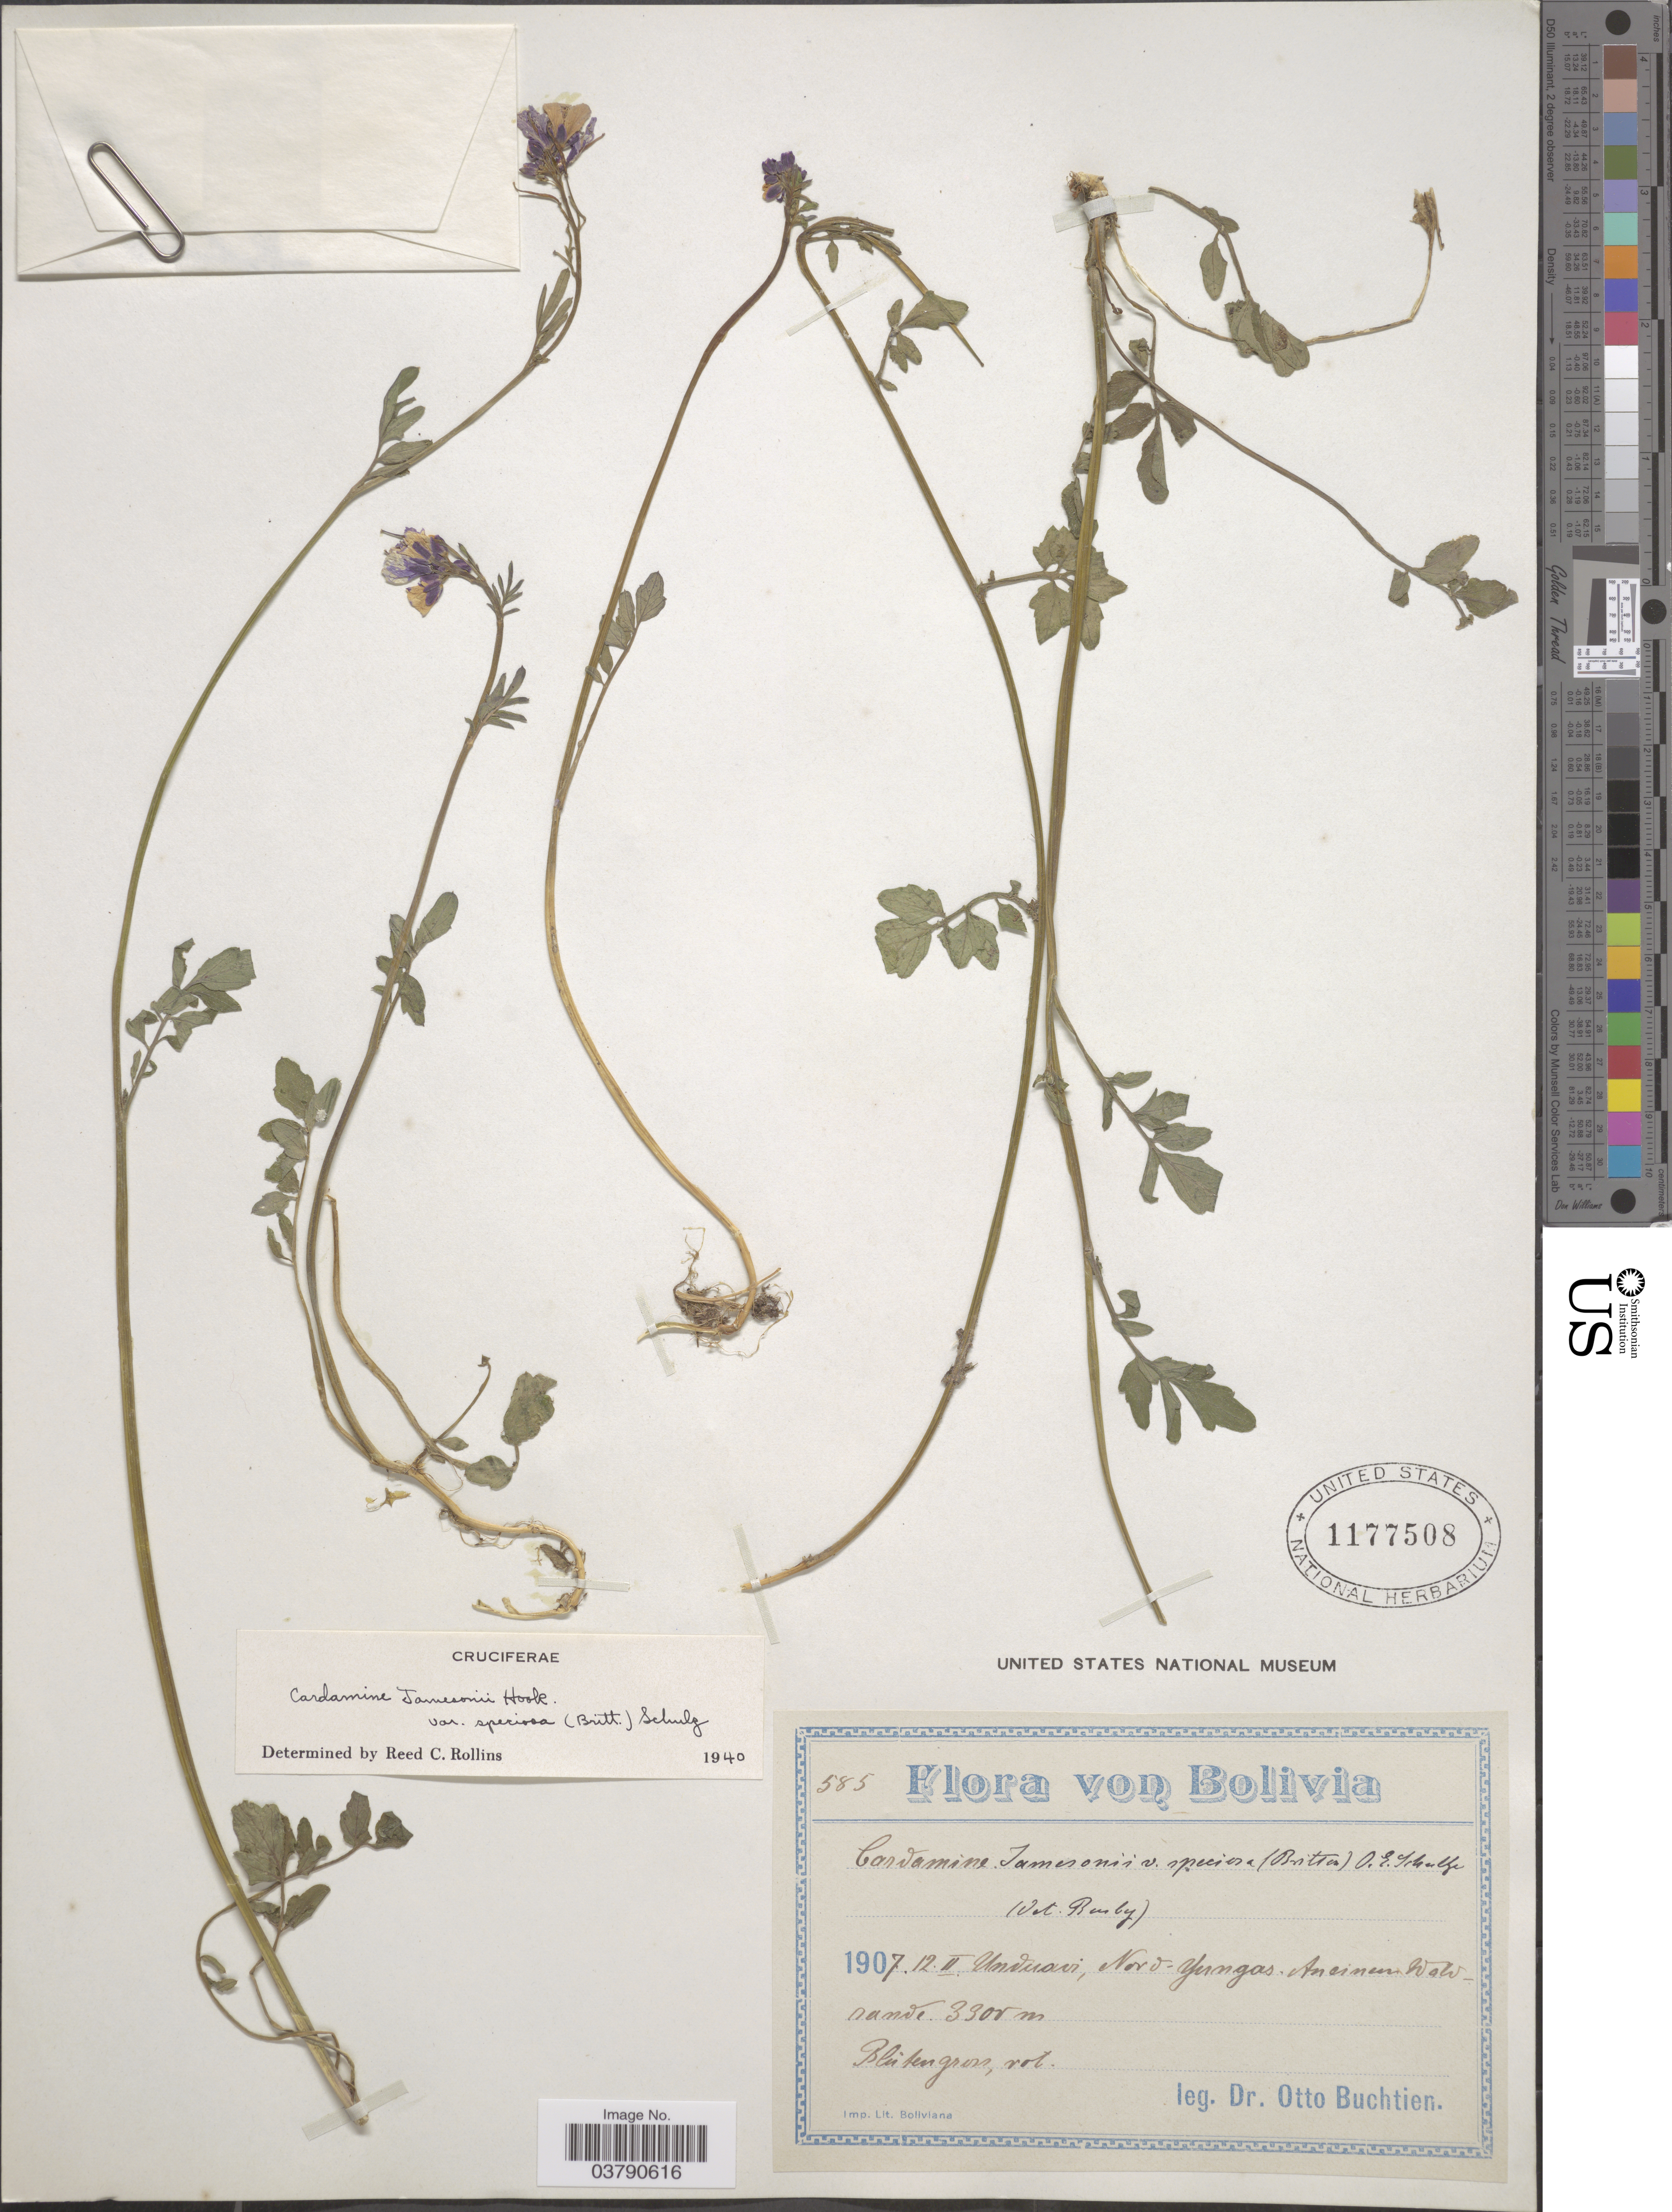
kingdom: Plantae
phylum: Tracheophyta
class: Magnoliopsida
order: Brassicales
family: Brassicaceae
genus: Cardamine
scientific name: Cardamine jamesonii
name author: Hook.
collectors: O. Buchtien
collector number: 585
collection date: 1907-02-12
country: Bolivia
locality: Unduavi, Nord-Yungas.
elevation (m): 3300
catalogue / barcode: US 1177508